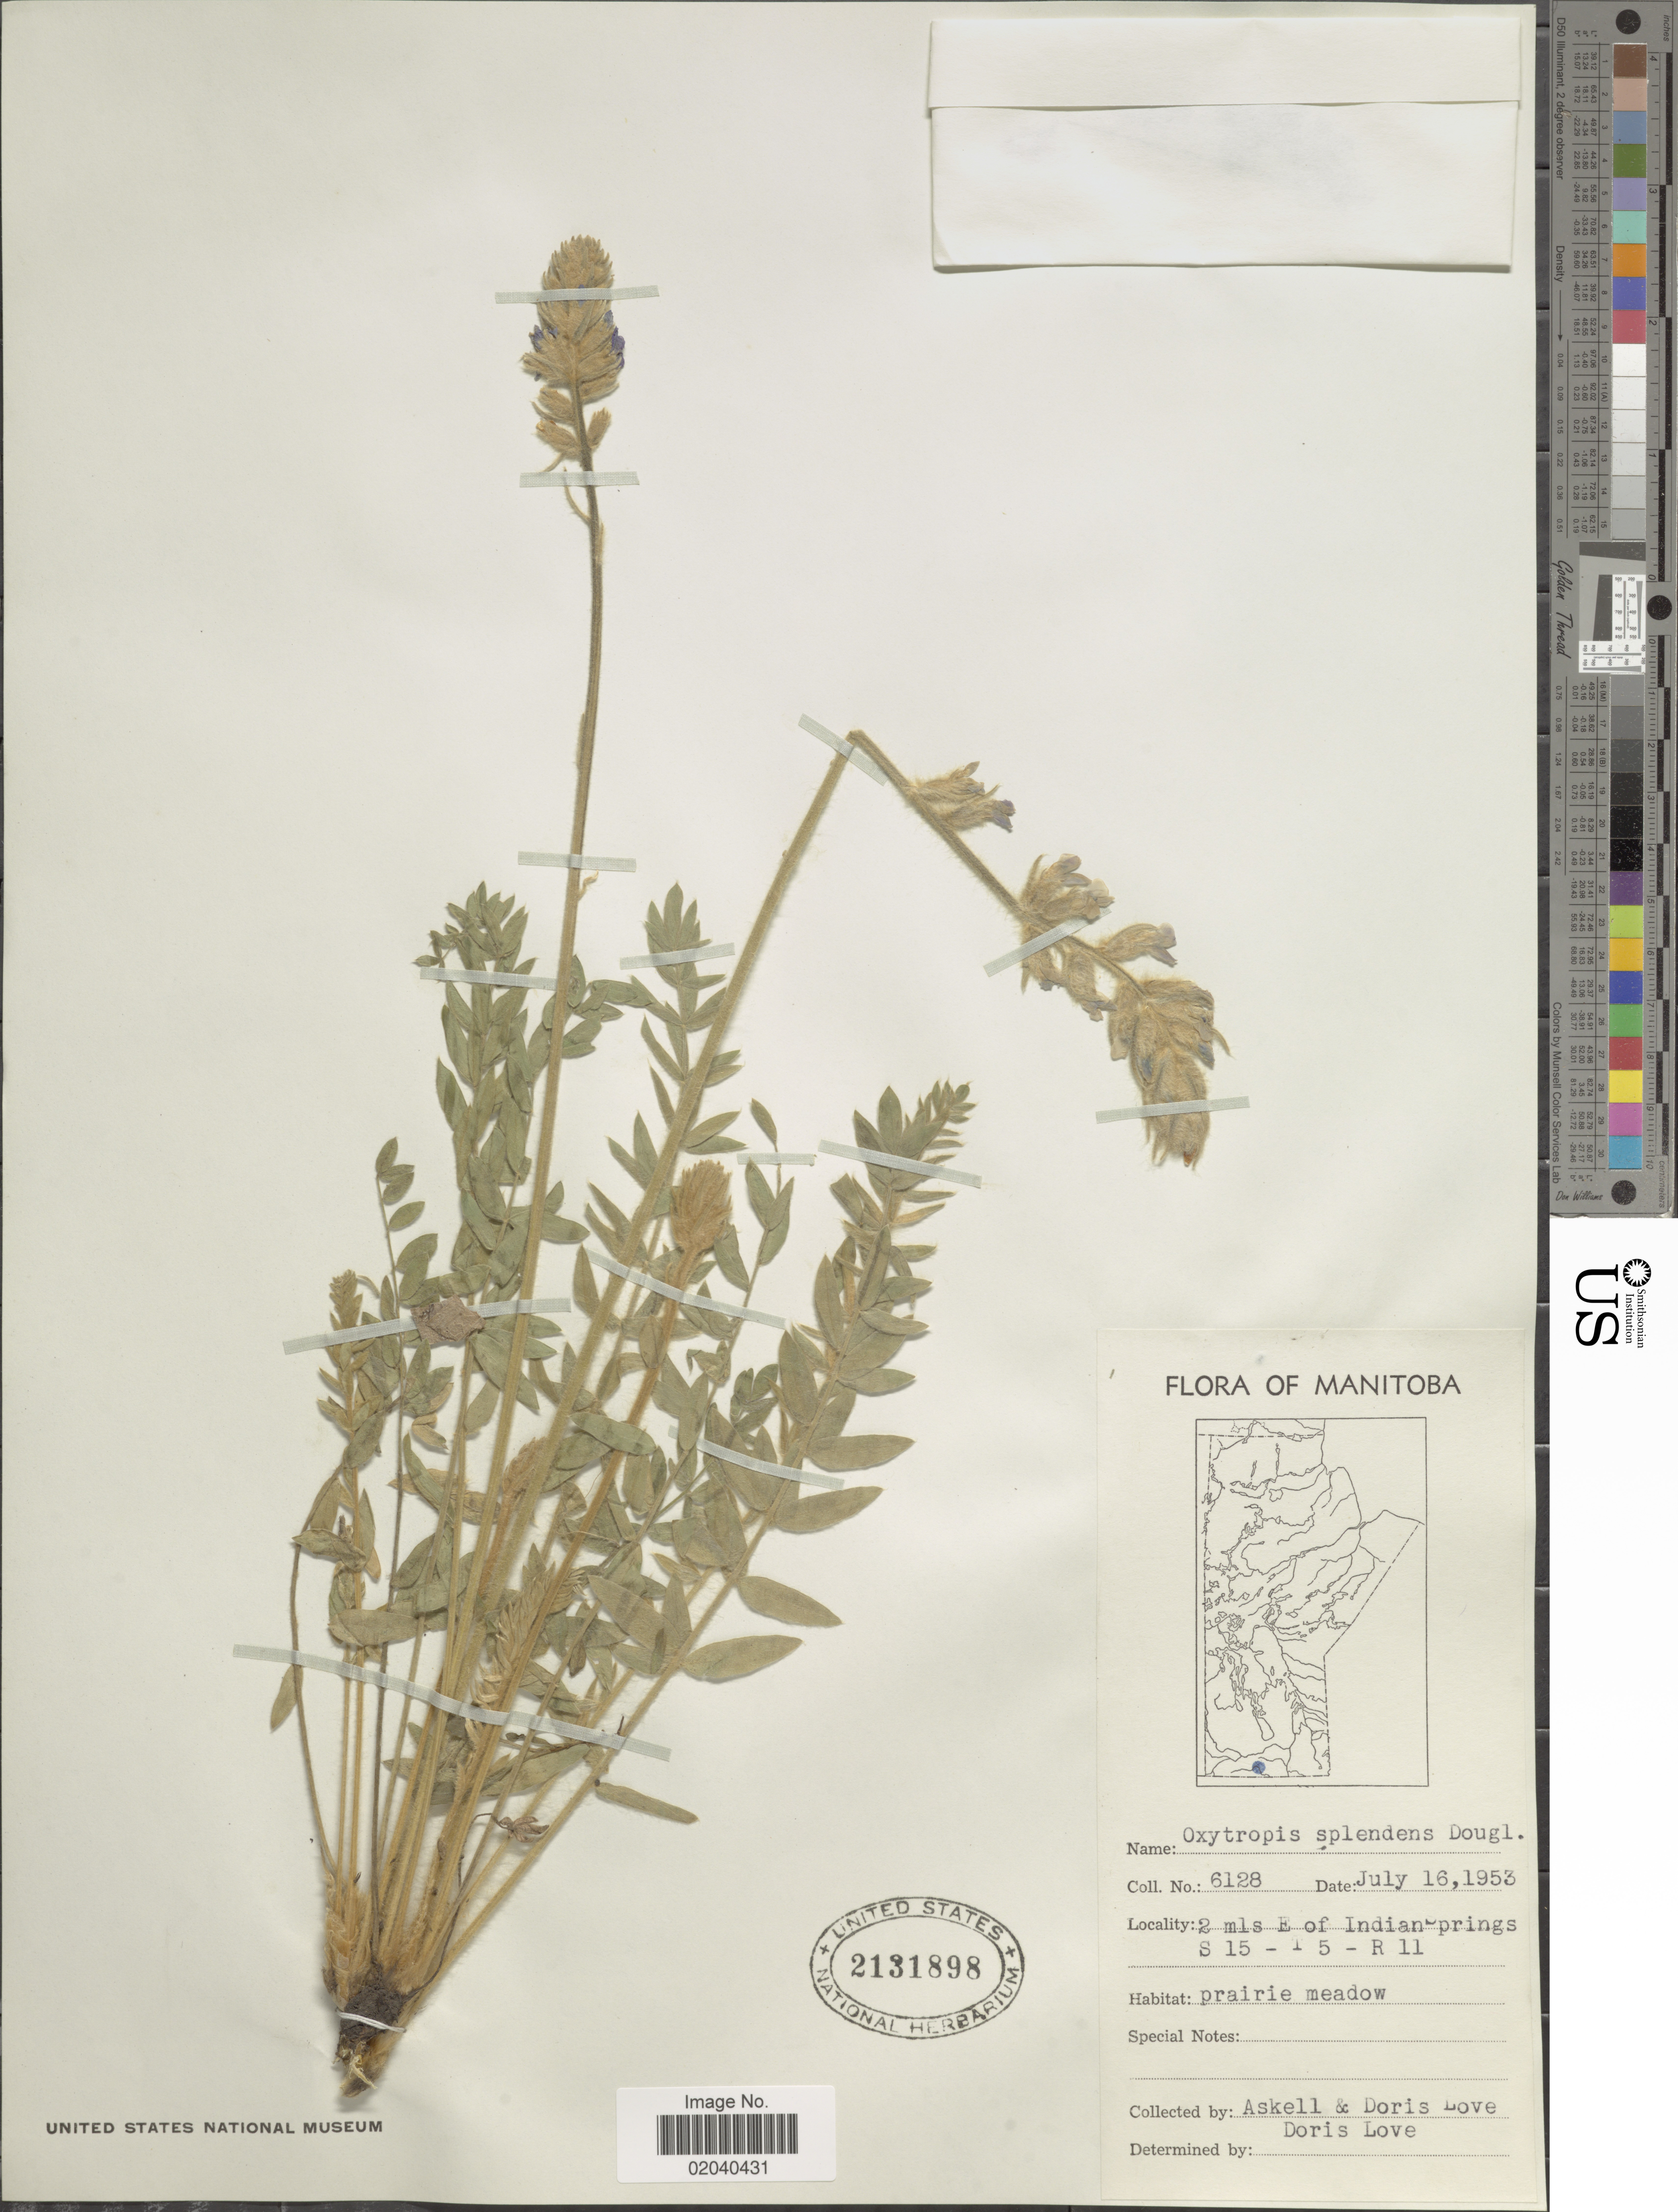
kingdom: Plantae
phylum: Tracheophyta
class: Magnoliopsida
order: Fabales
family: Fabaceae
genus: Oxytropis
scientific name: Oxytropis splendens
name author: Douglas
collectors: -. Askell & D. Löve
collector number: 6128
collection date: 1953-07-16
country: Canada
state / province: Manitoba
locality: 2 mls E of Indian Springs S 15 - T 5 - R 11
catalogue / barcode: US 2131898